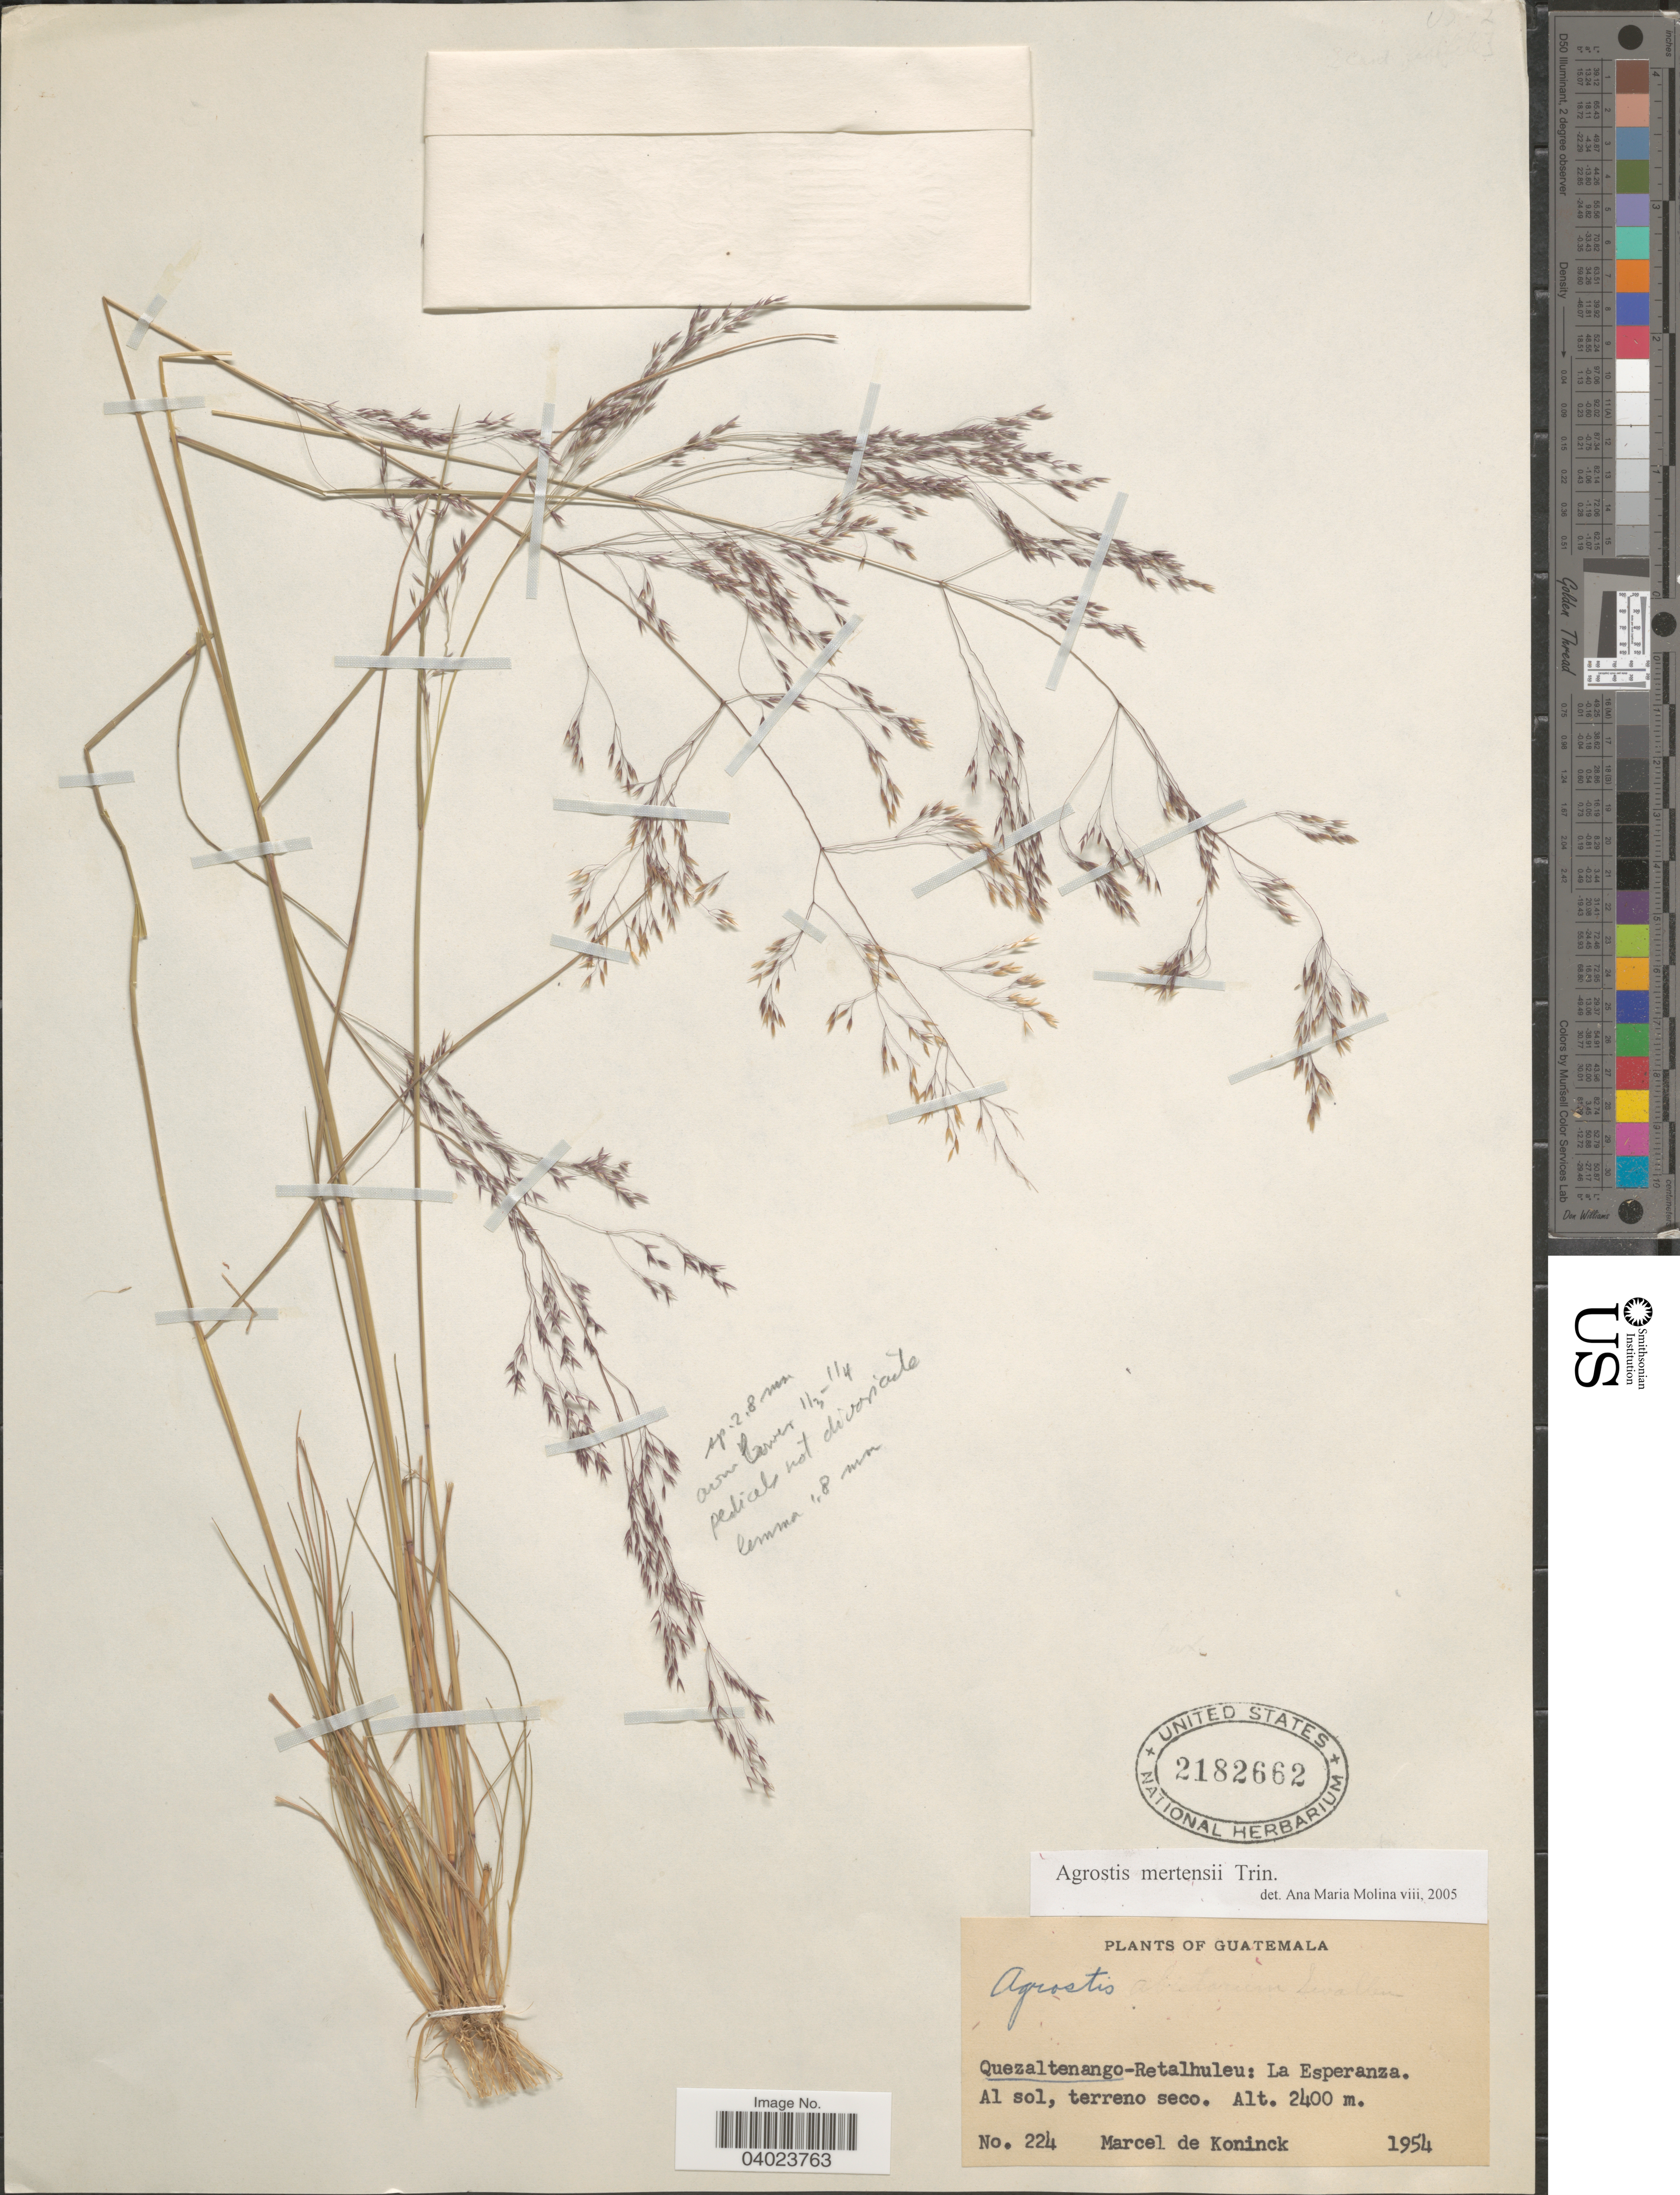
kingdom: Plantae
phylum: Tracheophyta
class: Liliopsida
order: Poales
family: Poaceae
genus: Agrostis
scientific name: Agrostis mertensii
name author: Trin.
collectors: M. Koninck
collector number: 224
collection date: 1954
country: Guatemala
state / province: Quetzaltenango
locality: La Esperanza.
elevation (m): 2400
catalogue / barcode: US 2182662